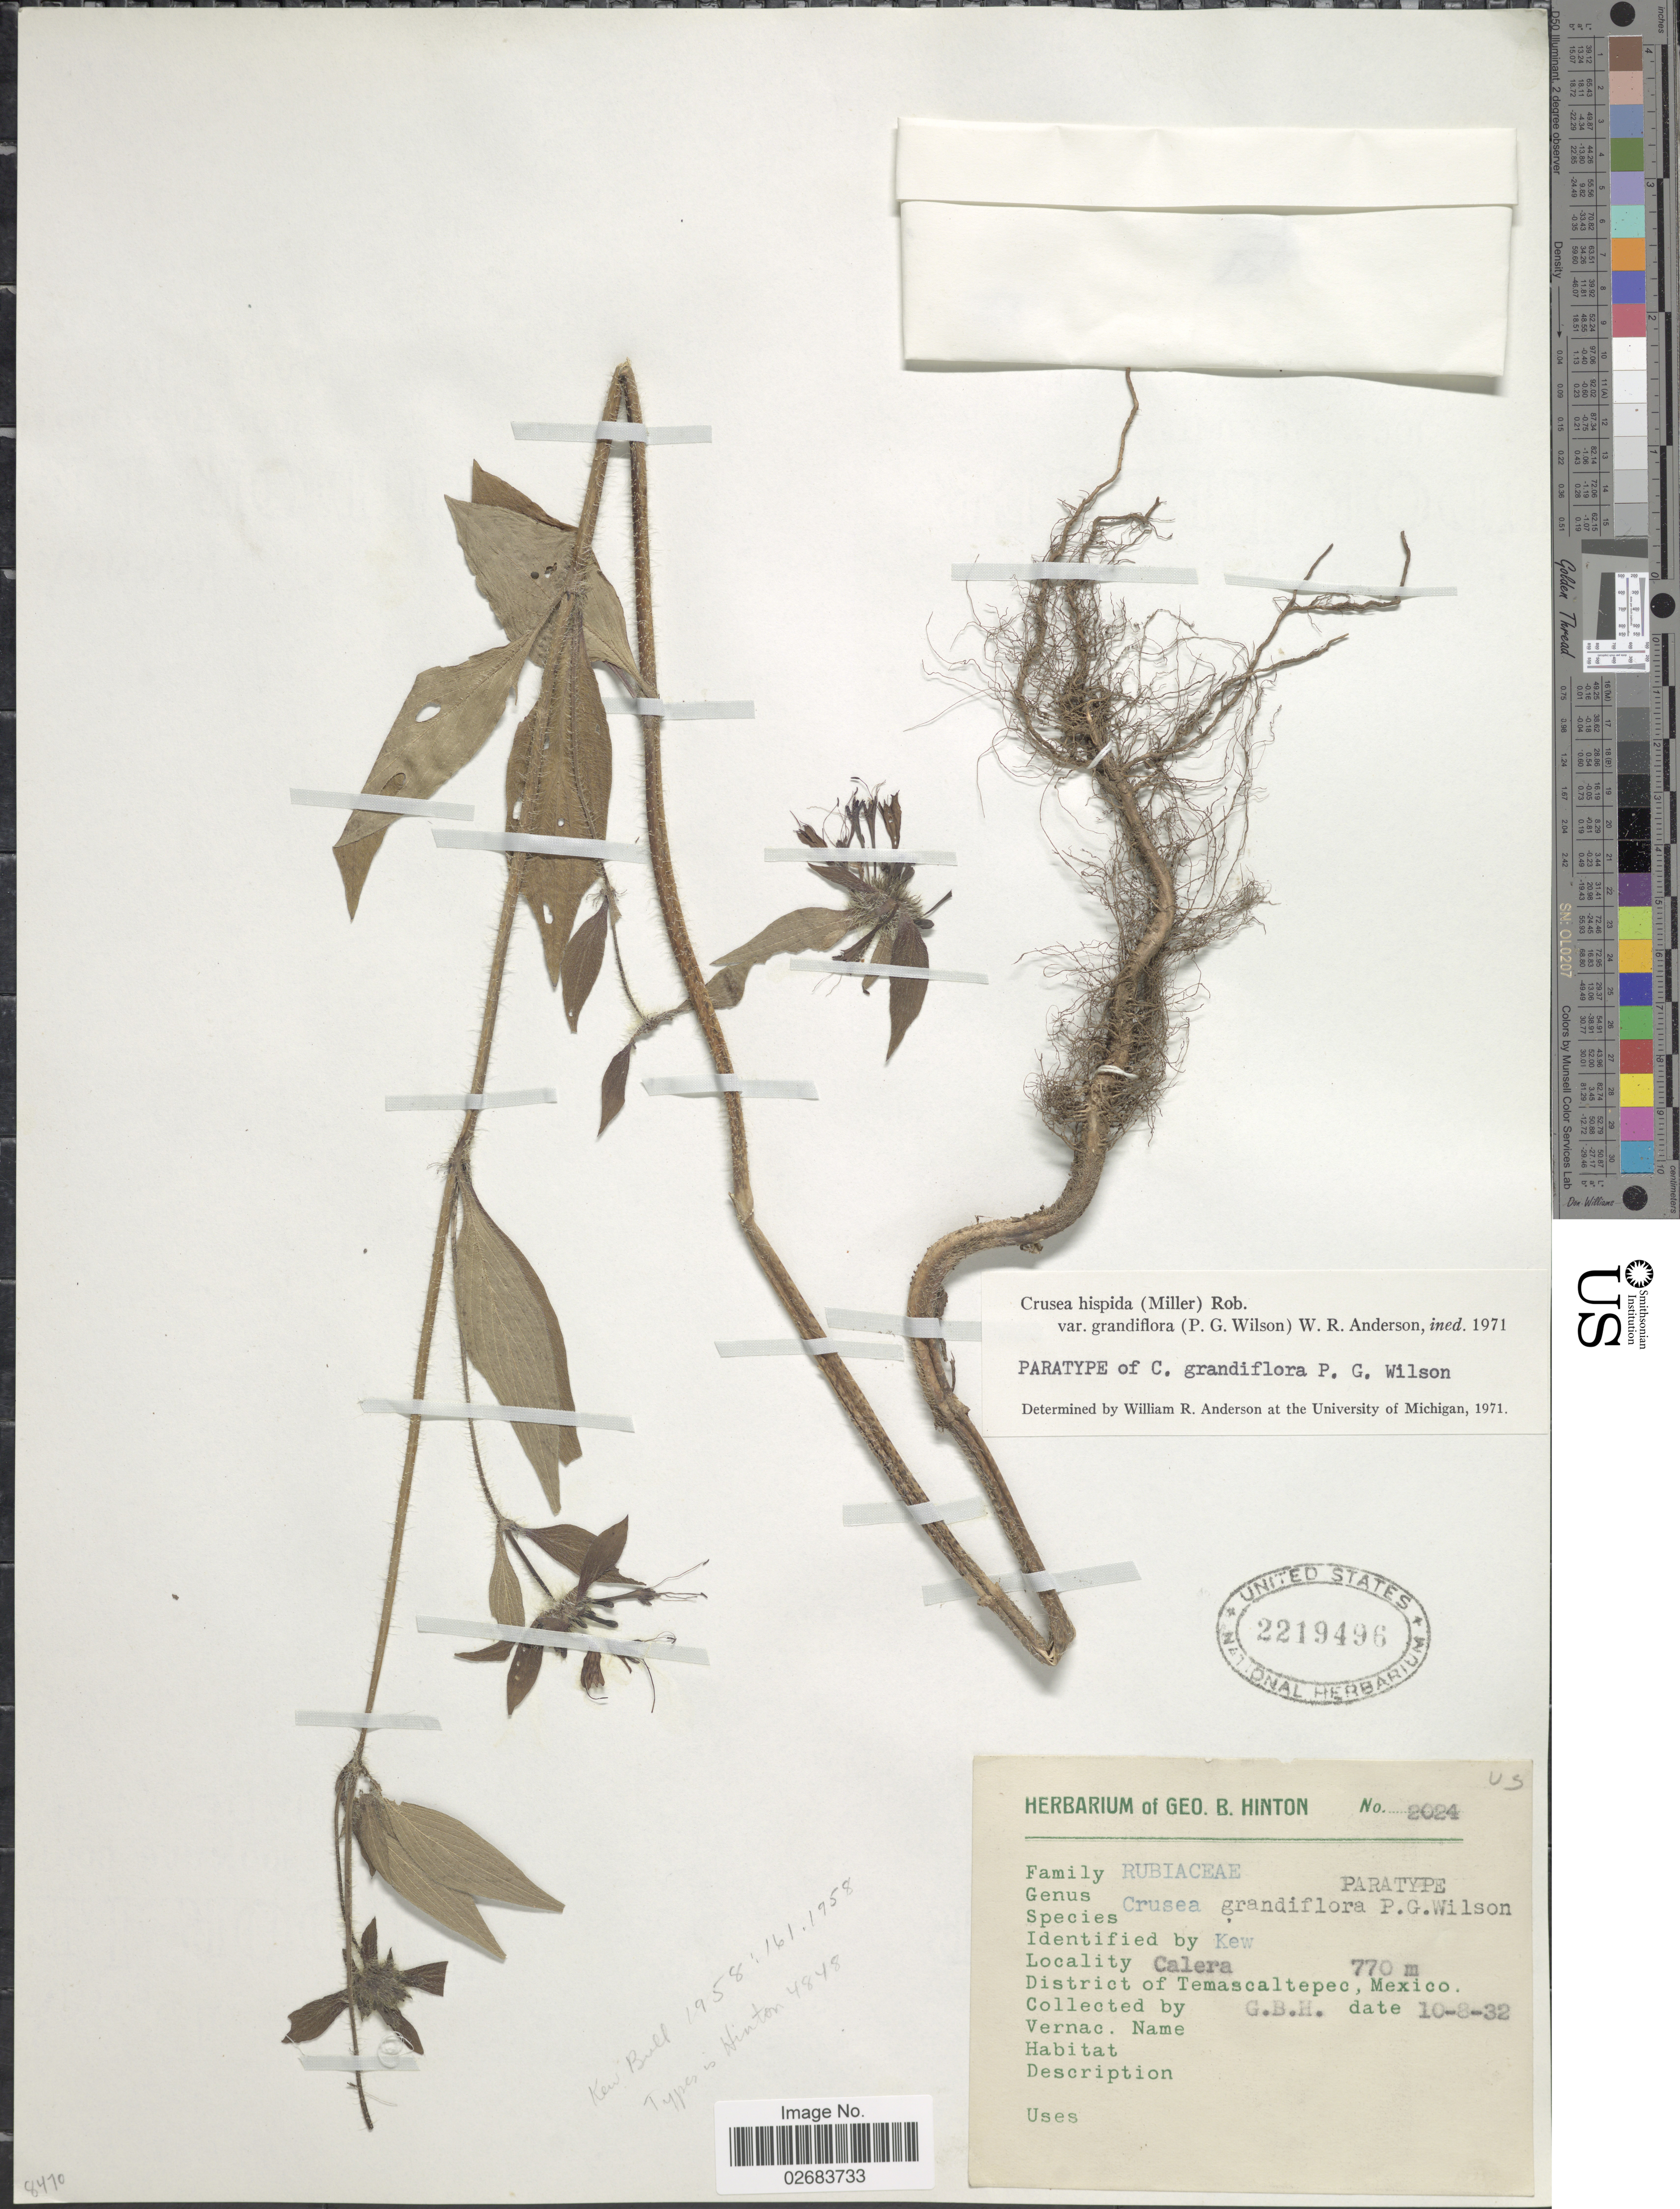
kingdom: Plantae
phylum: Tracheophyta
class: Magnoliopsida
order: Gentianales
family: Rubiaceae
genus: Crusea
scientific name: Crusea hispida var. grandiflora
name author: (Paul G. Wilson) W.R. Anderson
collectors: G. B. Hinton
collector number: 2024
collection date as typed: Transcribed d/m/y: 8/10/32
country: Mexico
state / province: México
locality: Calera. District of Temascaltepec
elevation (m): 770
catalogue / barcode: US 2219496